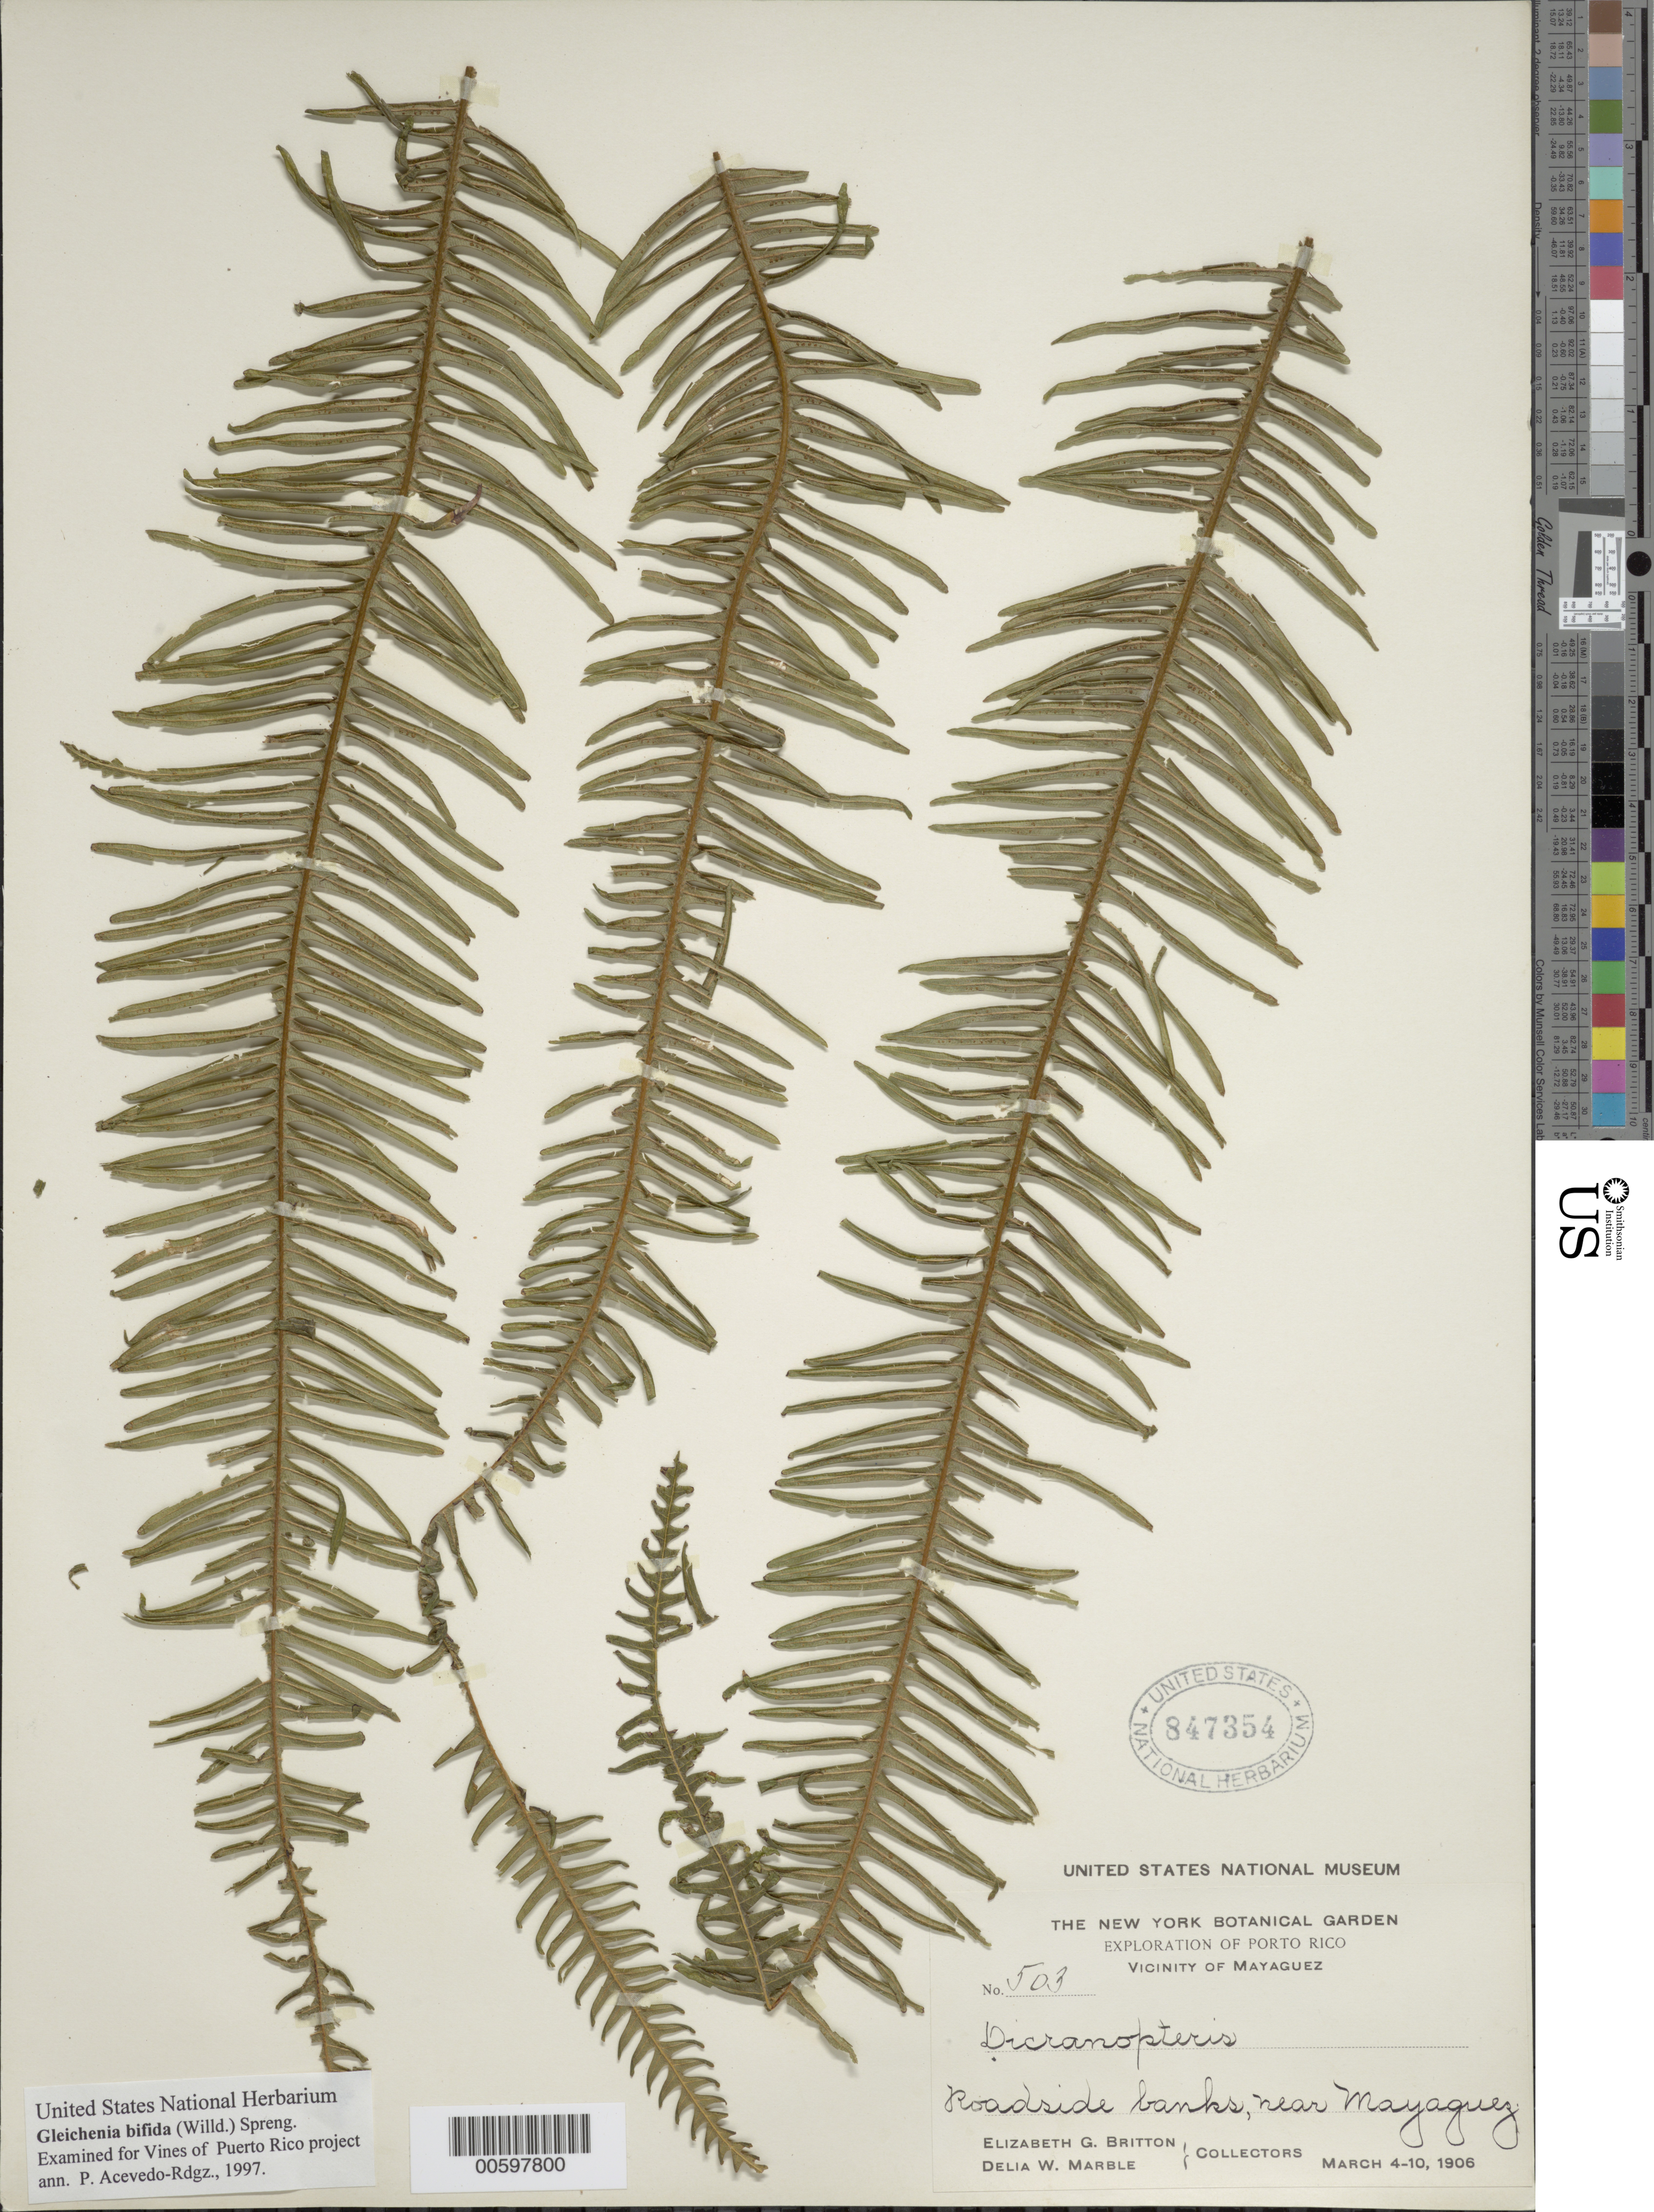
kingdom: Plantae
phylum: Tracheophyta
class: Polypodiopsida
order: Gleicheniales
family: Gleicheniaceae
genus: Sticherus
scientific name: Sticherus bifidus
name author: (Willd.) Ching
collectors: E. G. Britton & D. W. Marble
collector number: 503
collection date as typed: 04 Mar 1906 to 10 Mar 1906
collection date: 1906-03-04/1906-03-10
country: Puerto Rico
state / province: Mayagüez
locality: vicinity of Mayaaguez. Roadside banks.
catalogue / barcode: US 847354